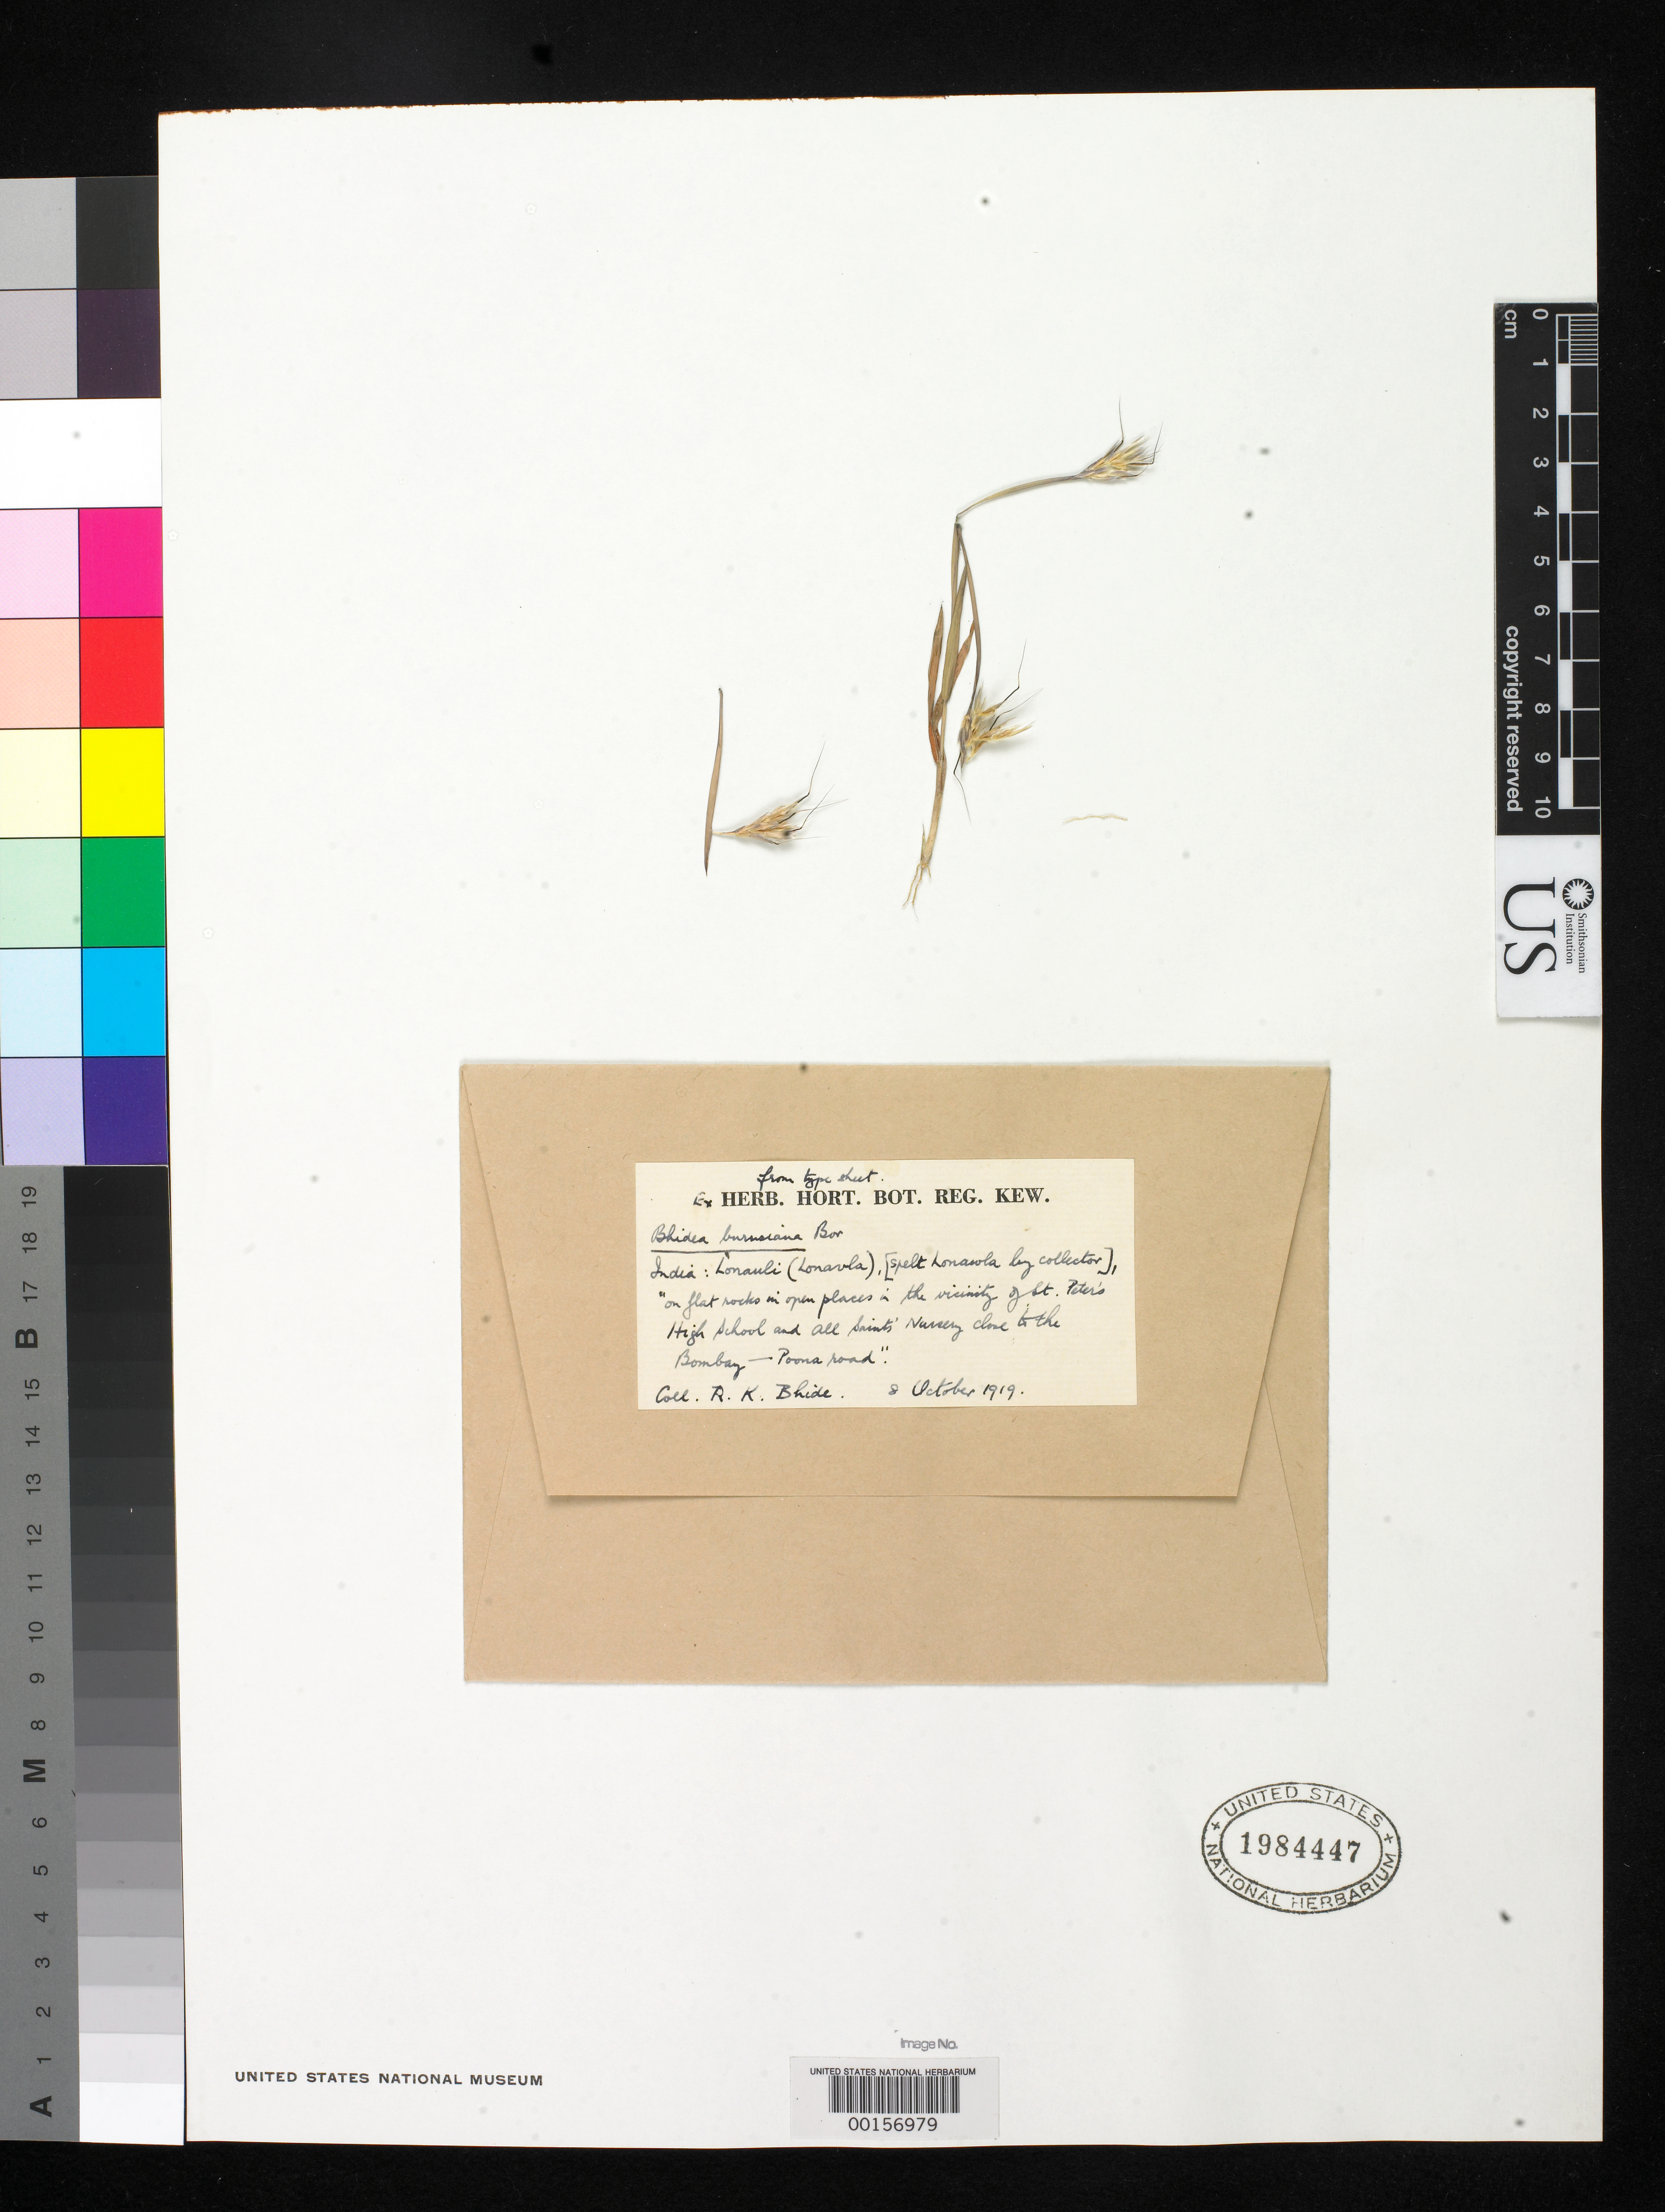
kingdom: Plantae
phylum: Tracheophyta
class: Liliopsida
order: Poales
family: Poaceae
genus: Bhidea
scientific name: Bhidea burnsiana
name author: Bor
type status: Type Fragment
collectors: R. Bhide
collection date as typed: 08 --- 1918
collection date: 1918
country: India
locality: Lonavla, near St. Peter's High School & All Saints nursery Clo Bombay-Poona Road.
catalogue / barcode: US 1984447